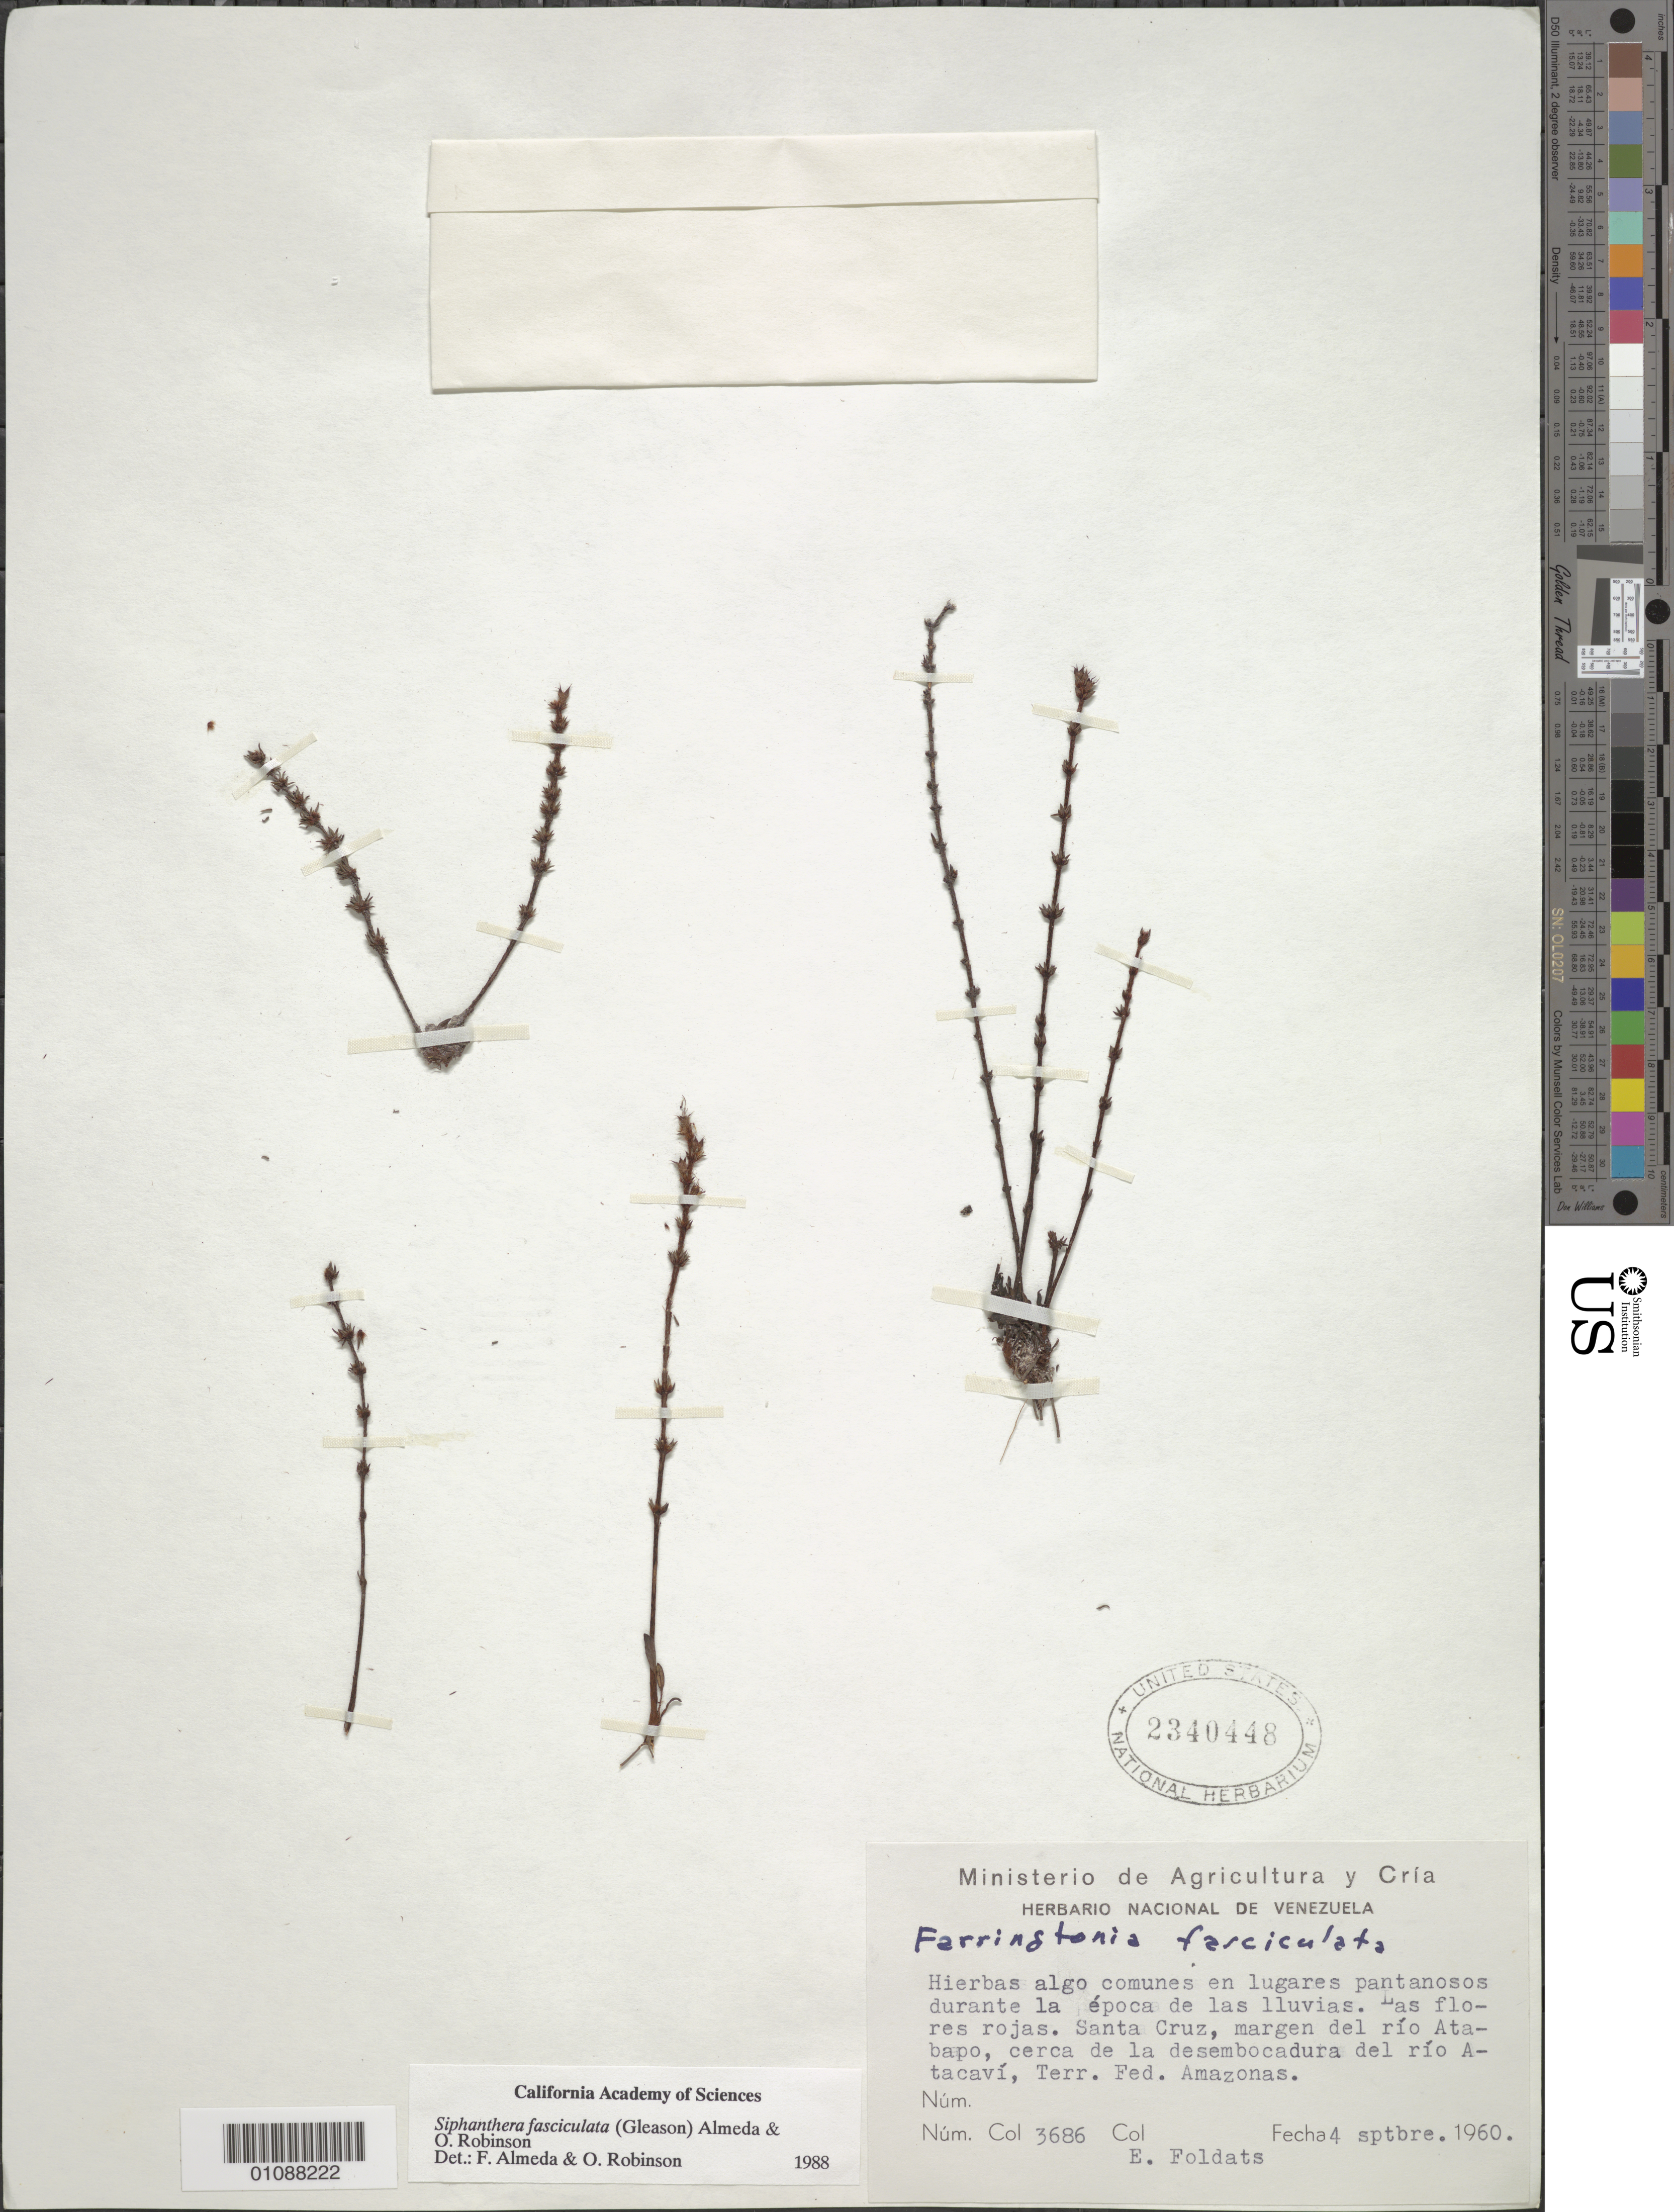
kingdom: Plantae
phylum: Tracheophyta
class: Magnoliopsida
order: Myrtales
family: Melastomataceae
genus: Siphanthera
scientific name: Siphanthera fasciculata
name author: (Gleason) Almeda & O.R. Rob.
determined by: Almeda, F.; Robinson, O. R.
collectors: E. Foldats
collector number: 3686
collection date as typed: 4-Sep-60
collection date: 1960-09-04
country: Venezuela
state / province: Amazonas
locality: Santa Cruz, Río Atabapo, cerca de la desembocadura del rio Atacaví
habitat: Margen del rio; lugares pantanosos durante la epoca de las lluvias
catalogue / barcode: US 2340448